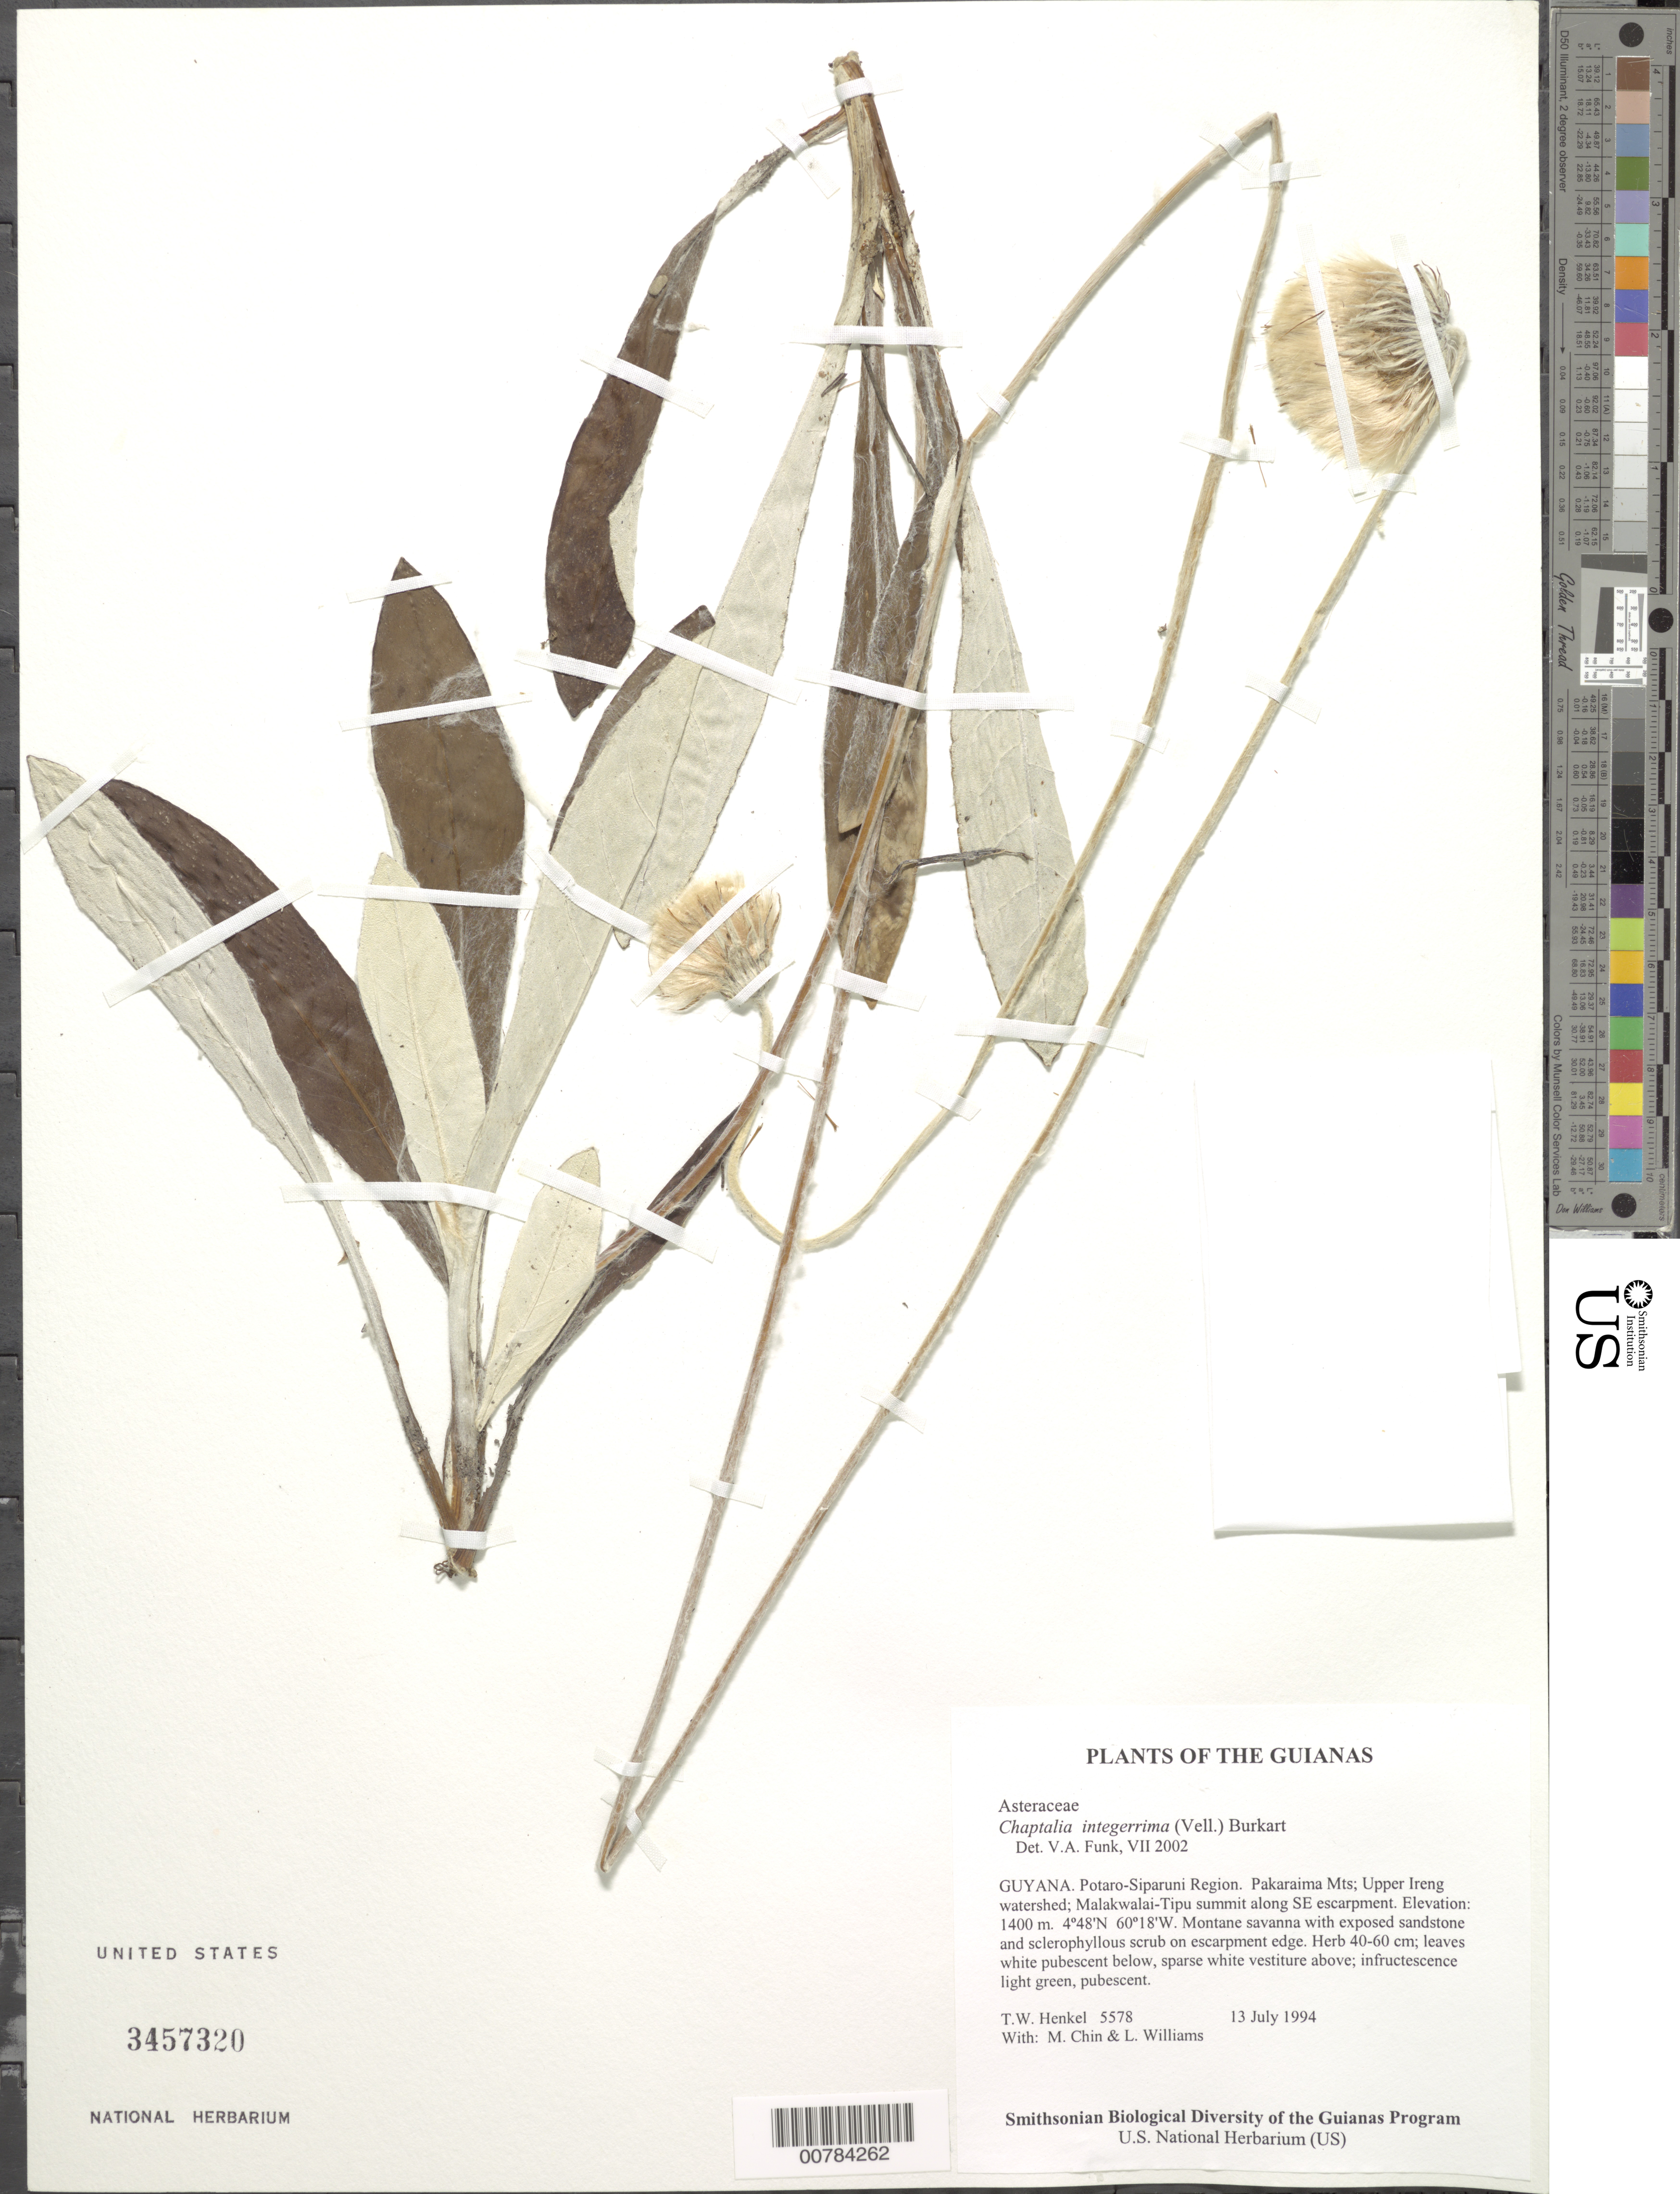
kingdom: Plantae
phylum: Tracheophyta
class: Magnoliopsida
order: Asterales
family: Asteraceae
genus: Chaptalia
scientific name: Chaptalia integerrima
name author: (Vell.) Burkart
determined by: Funk, Vicki A., (BOT), Smithsonian Institution - National Museum of Natural History (UNITED STATES)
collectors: T. Henkel, M. Chin & L. Williams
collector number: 5578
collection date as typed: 13 July 1994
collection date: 1994-07-13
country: Guyana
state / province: Potaro-Siparuni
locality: Pakaraima Mts; Upper Ireng watershed; Malakwalai-Tipu summit along SE escarpment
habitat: Montane savanna with exposed sandstone and sclerophyllous scrub on escarpment edge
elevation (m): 1400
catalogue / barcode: US 3457320